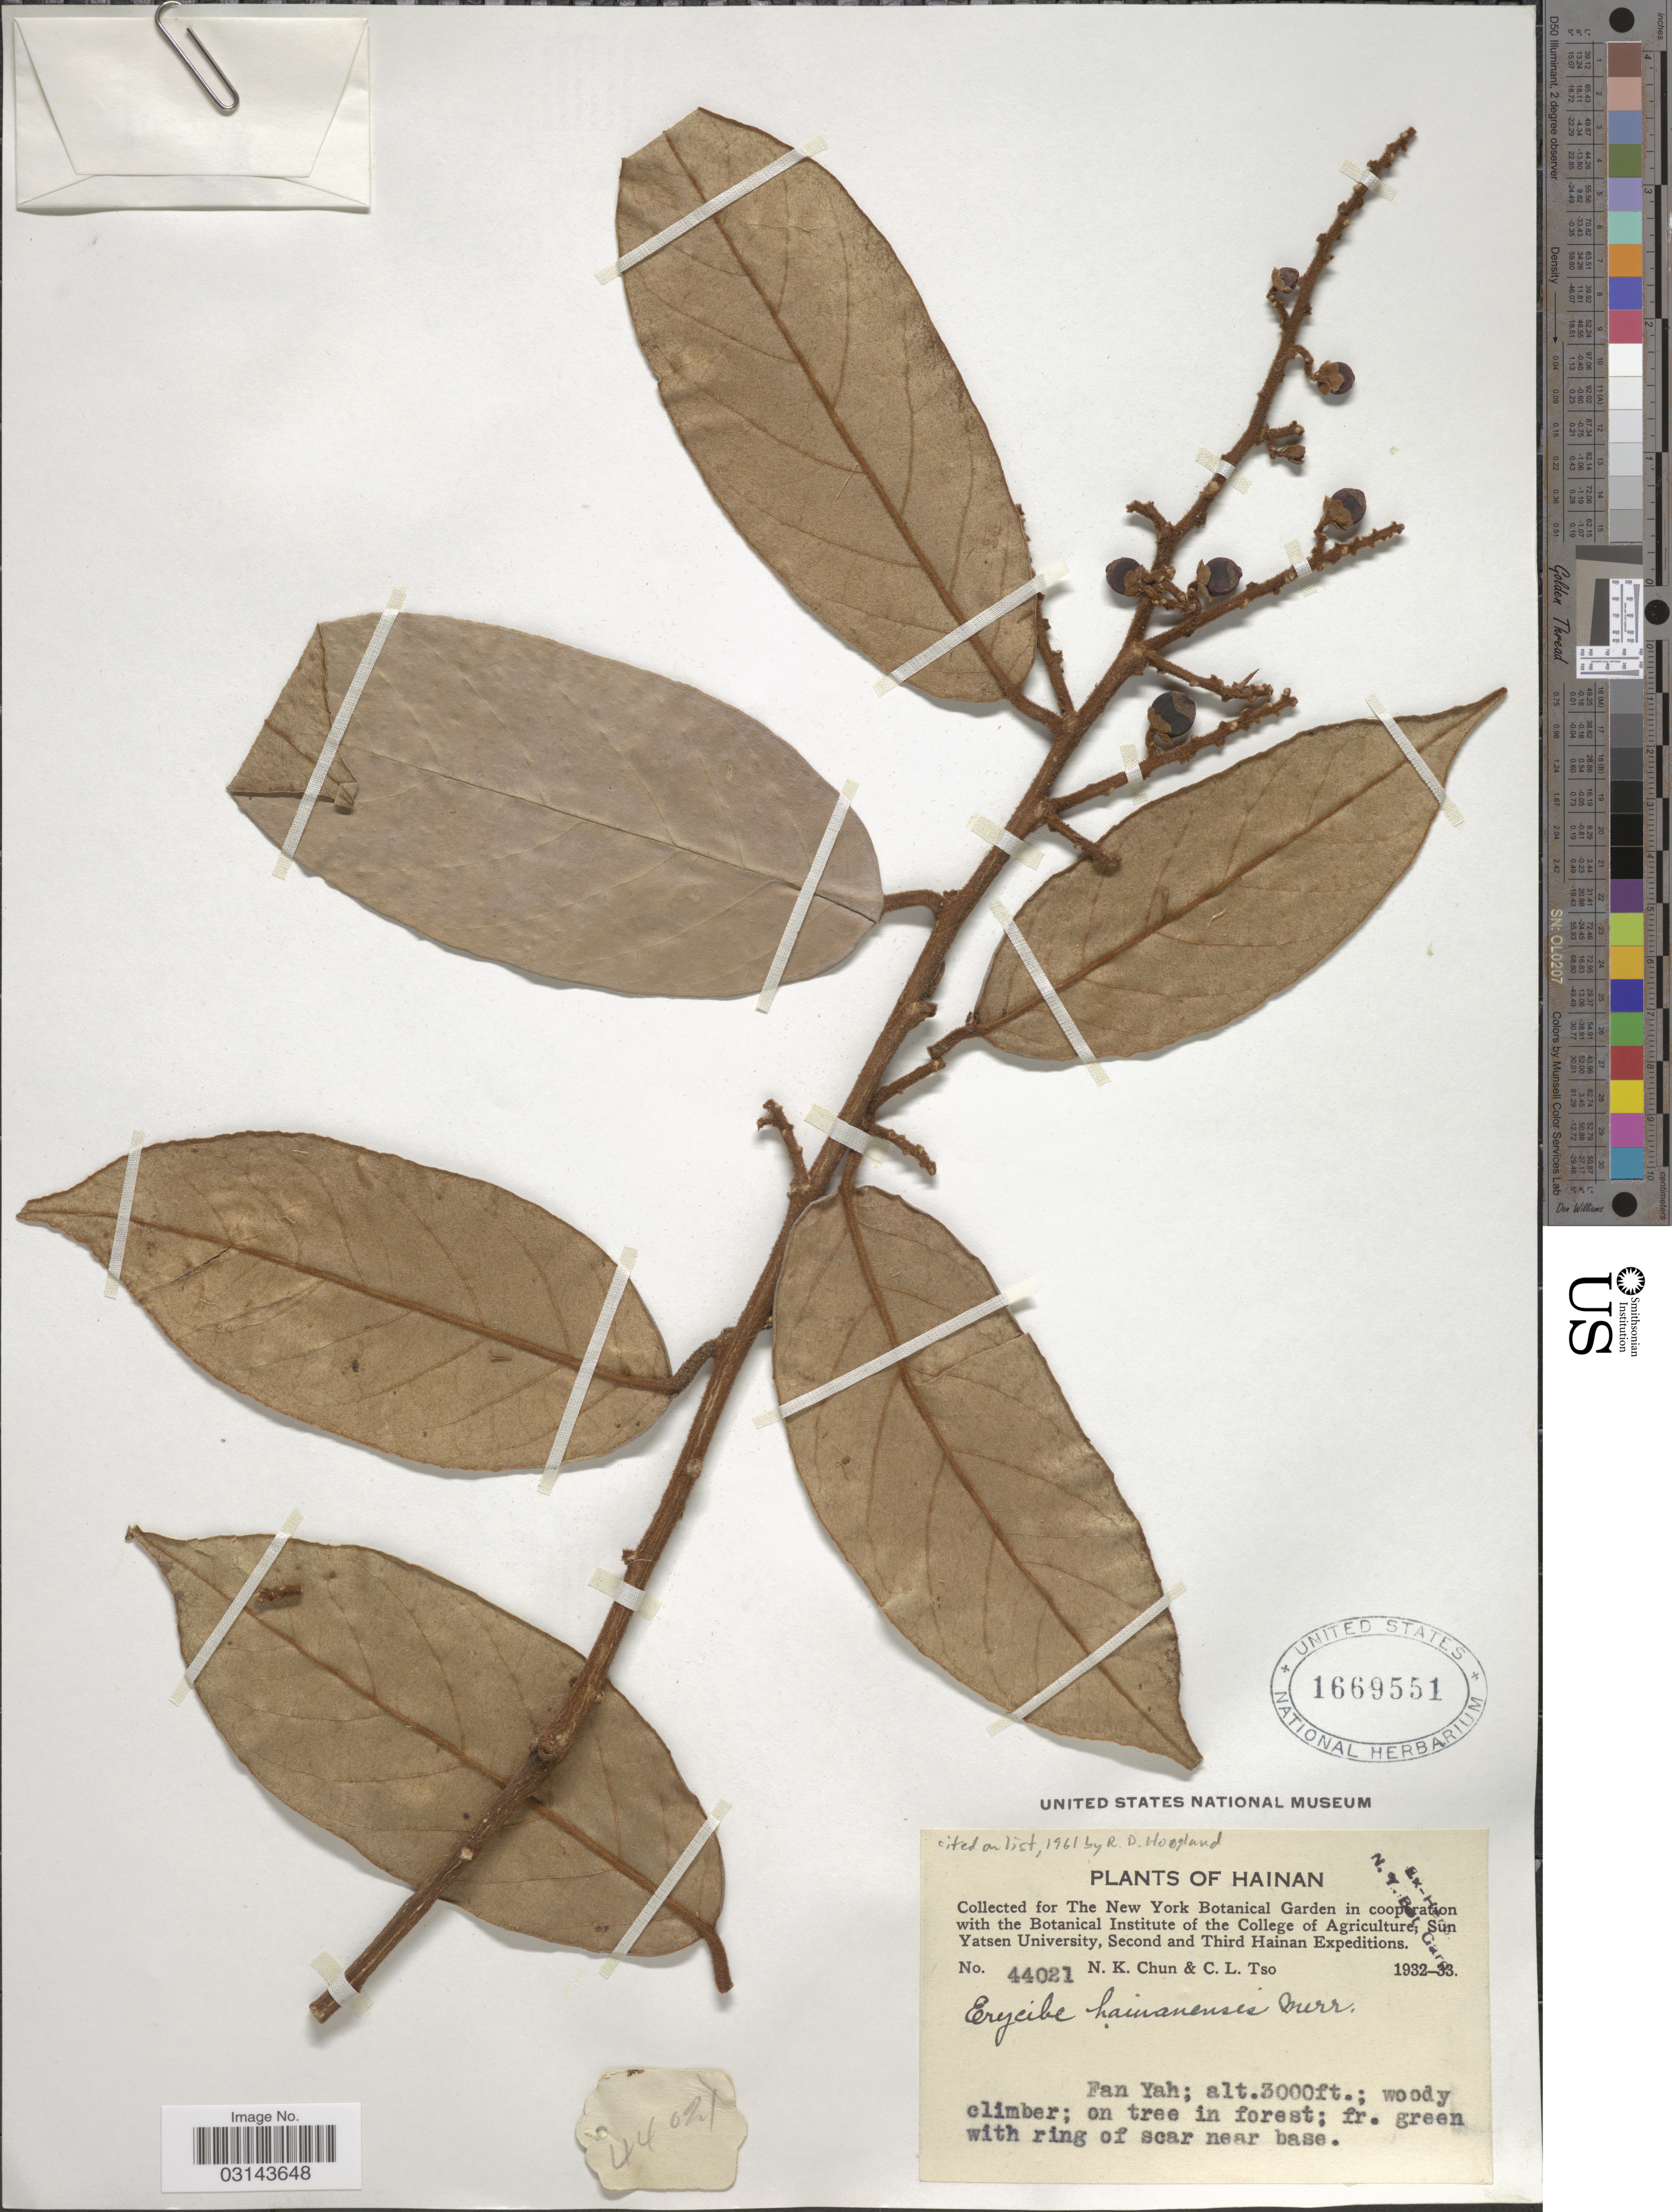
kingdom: Plantae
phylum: Tracheophyta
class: Magnoliopsida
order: Solanales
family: Convolvulaceae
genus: Erycibe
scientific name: Erycibe hainanensis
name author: Merr.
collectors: N. K. Chun & C. Tso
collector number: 44021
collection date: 1932/1933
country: China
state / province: Hainan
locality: Fan Yah.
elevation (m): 914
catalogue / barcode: US 1669551